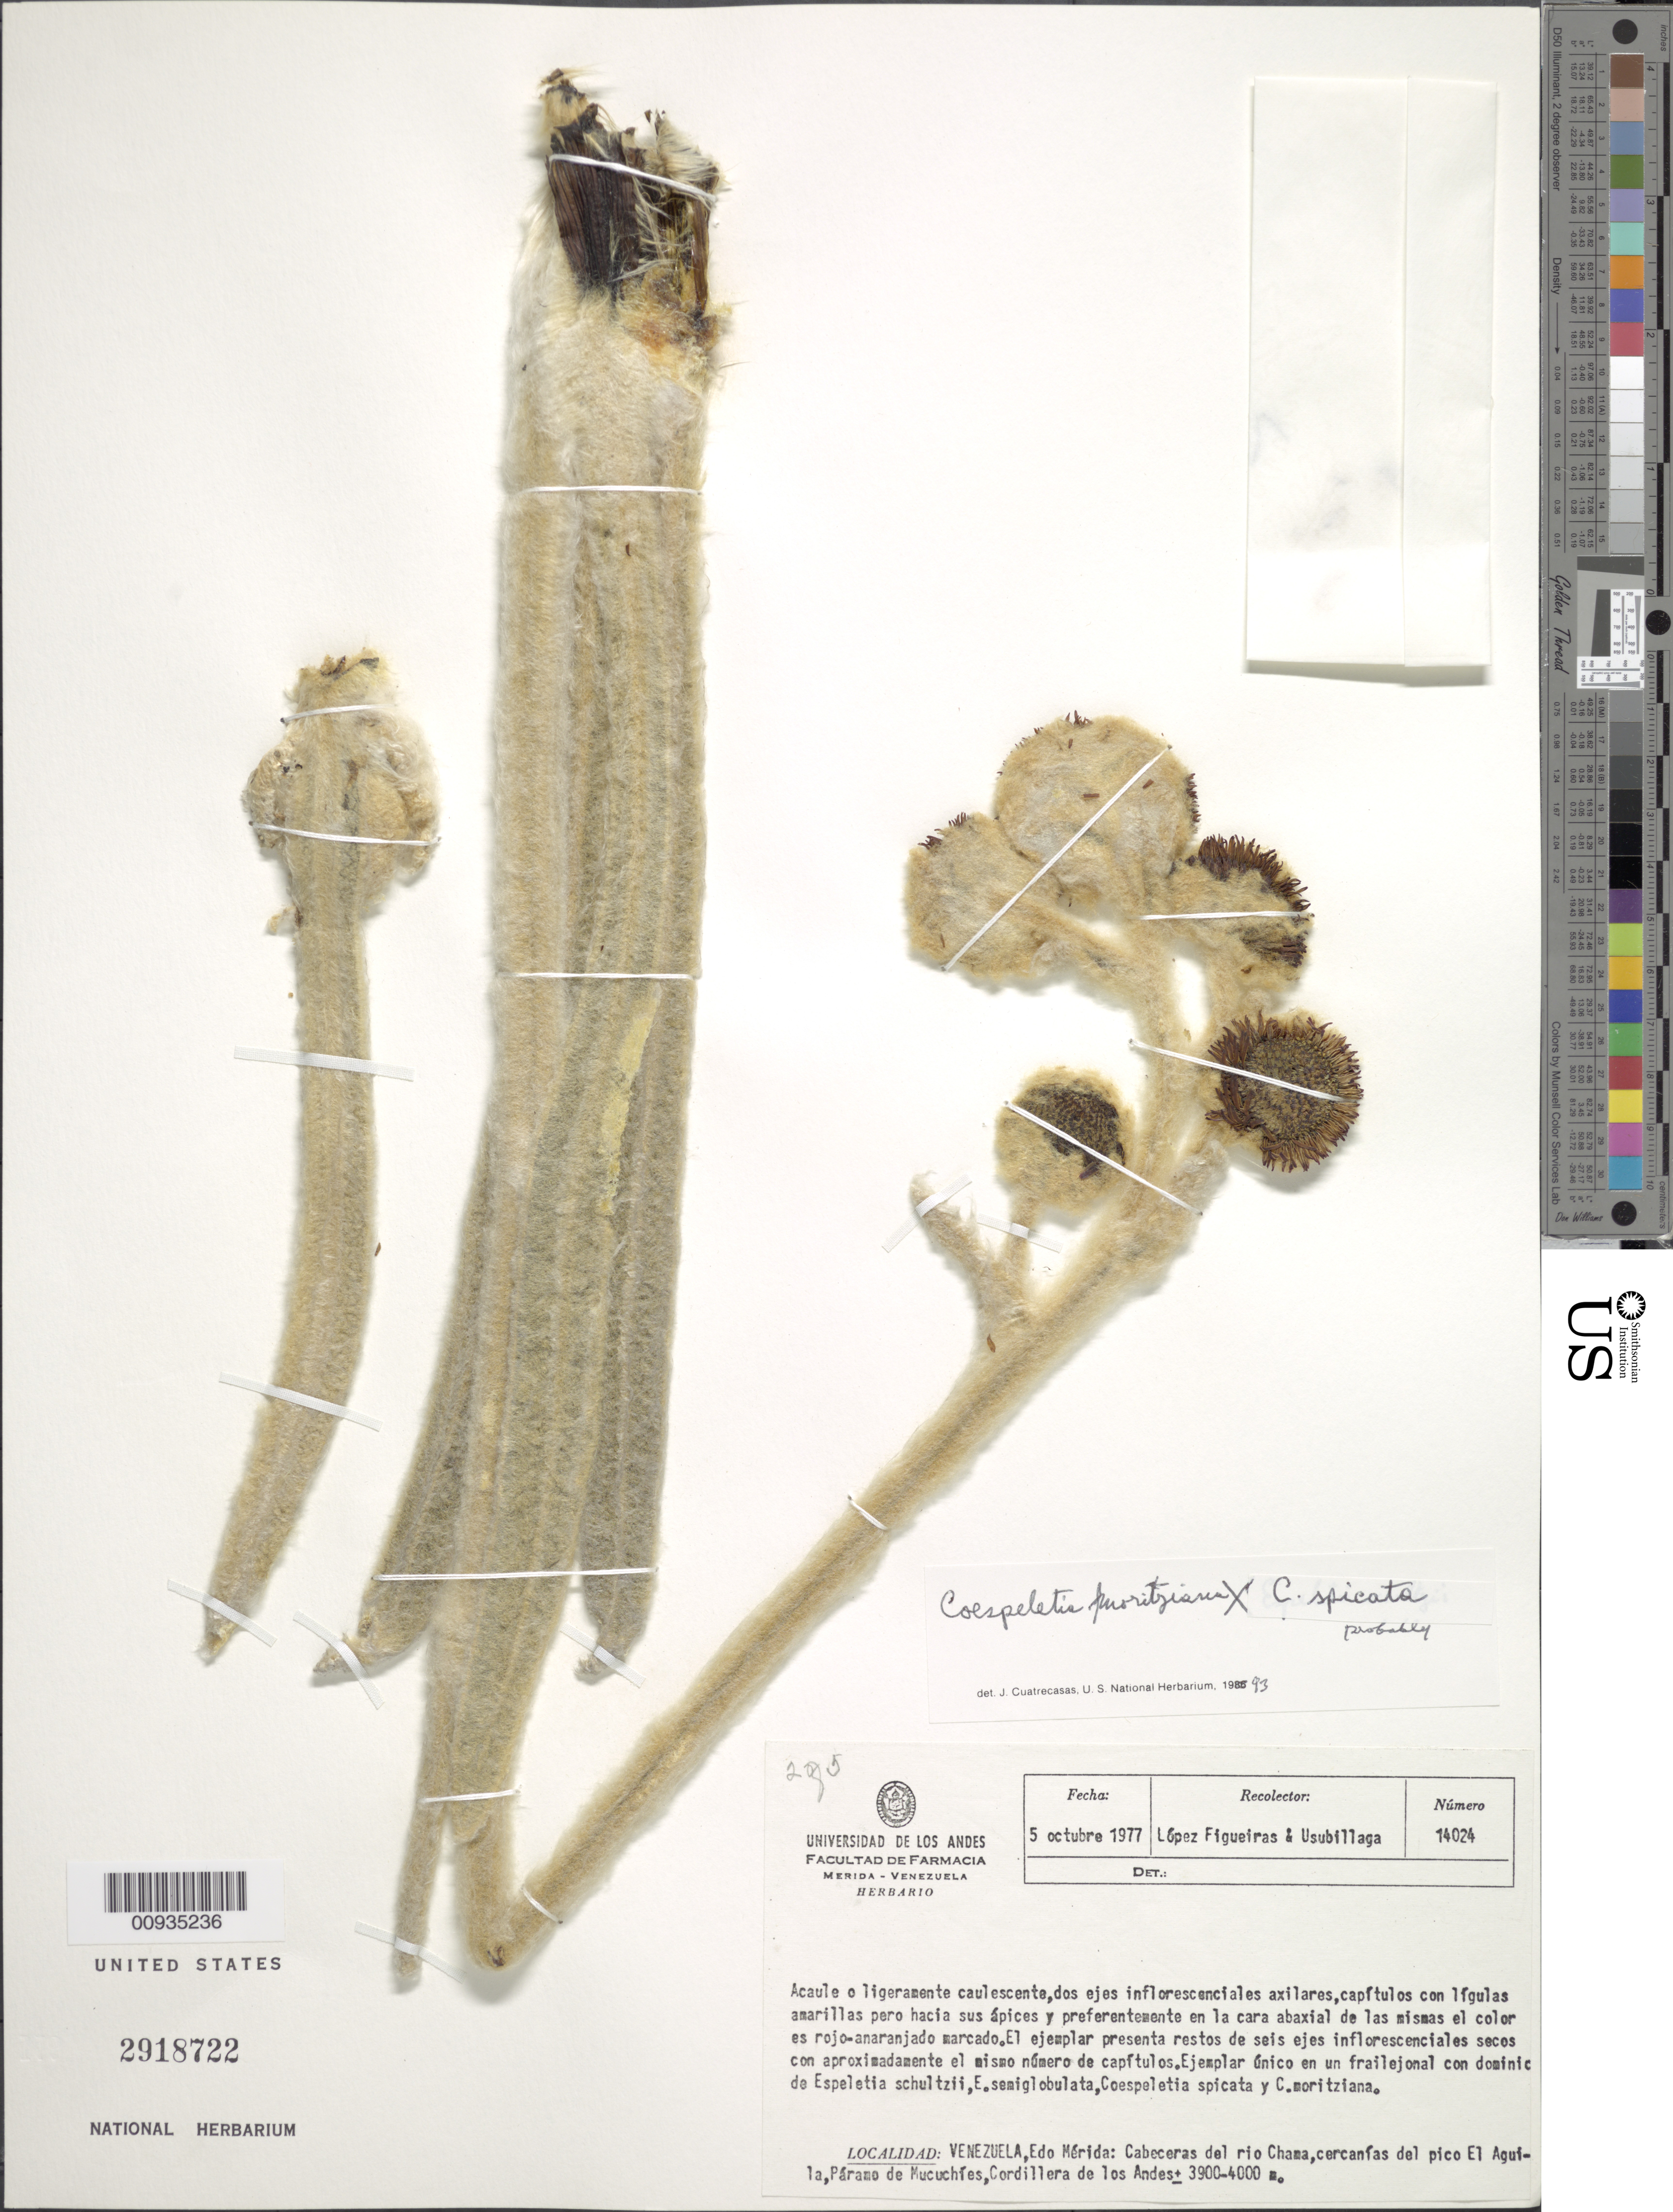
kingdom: Plantae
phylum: Tracheophyta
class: Magnoliopsida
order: Asterales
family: Asteraceae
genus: Coespeletia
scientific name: Coespeletia spicata x C. moritziana (Sch. Bip. ex Wedd.) Cuatrec.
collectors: M. López Figueiras & -- Usubillaga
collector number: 14024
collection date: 1977-10-05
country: Venezuela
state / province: Mérida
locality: Cabeceras del rio Chama, cercanias del pico El Aguila, Paramo de Mucucuhies, Cordillera de los Andes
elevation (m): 3900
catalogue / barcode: US 2918722